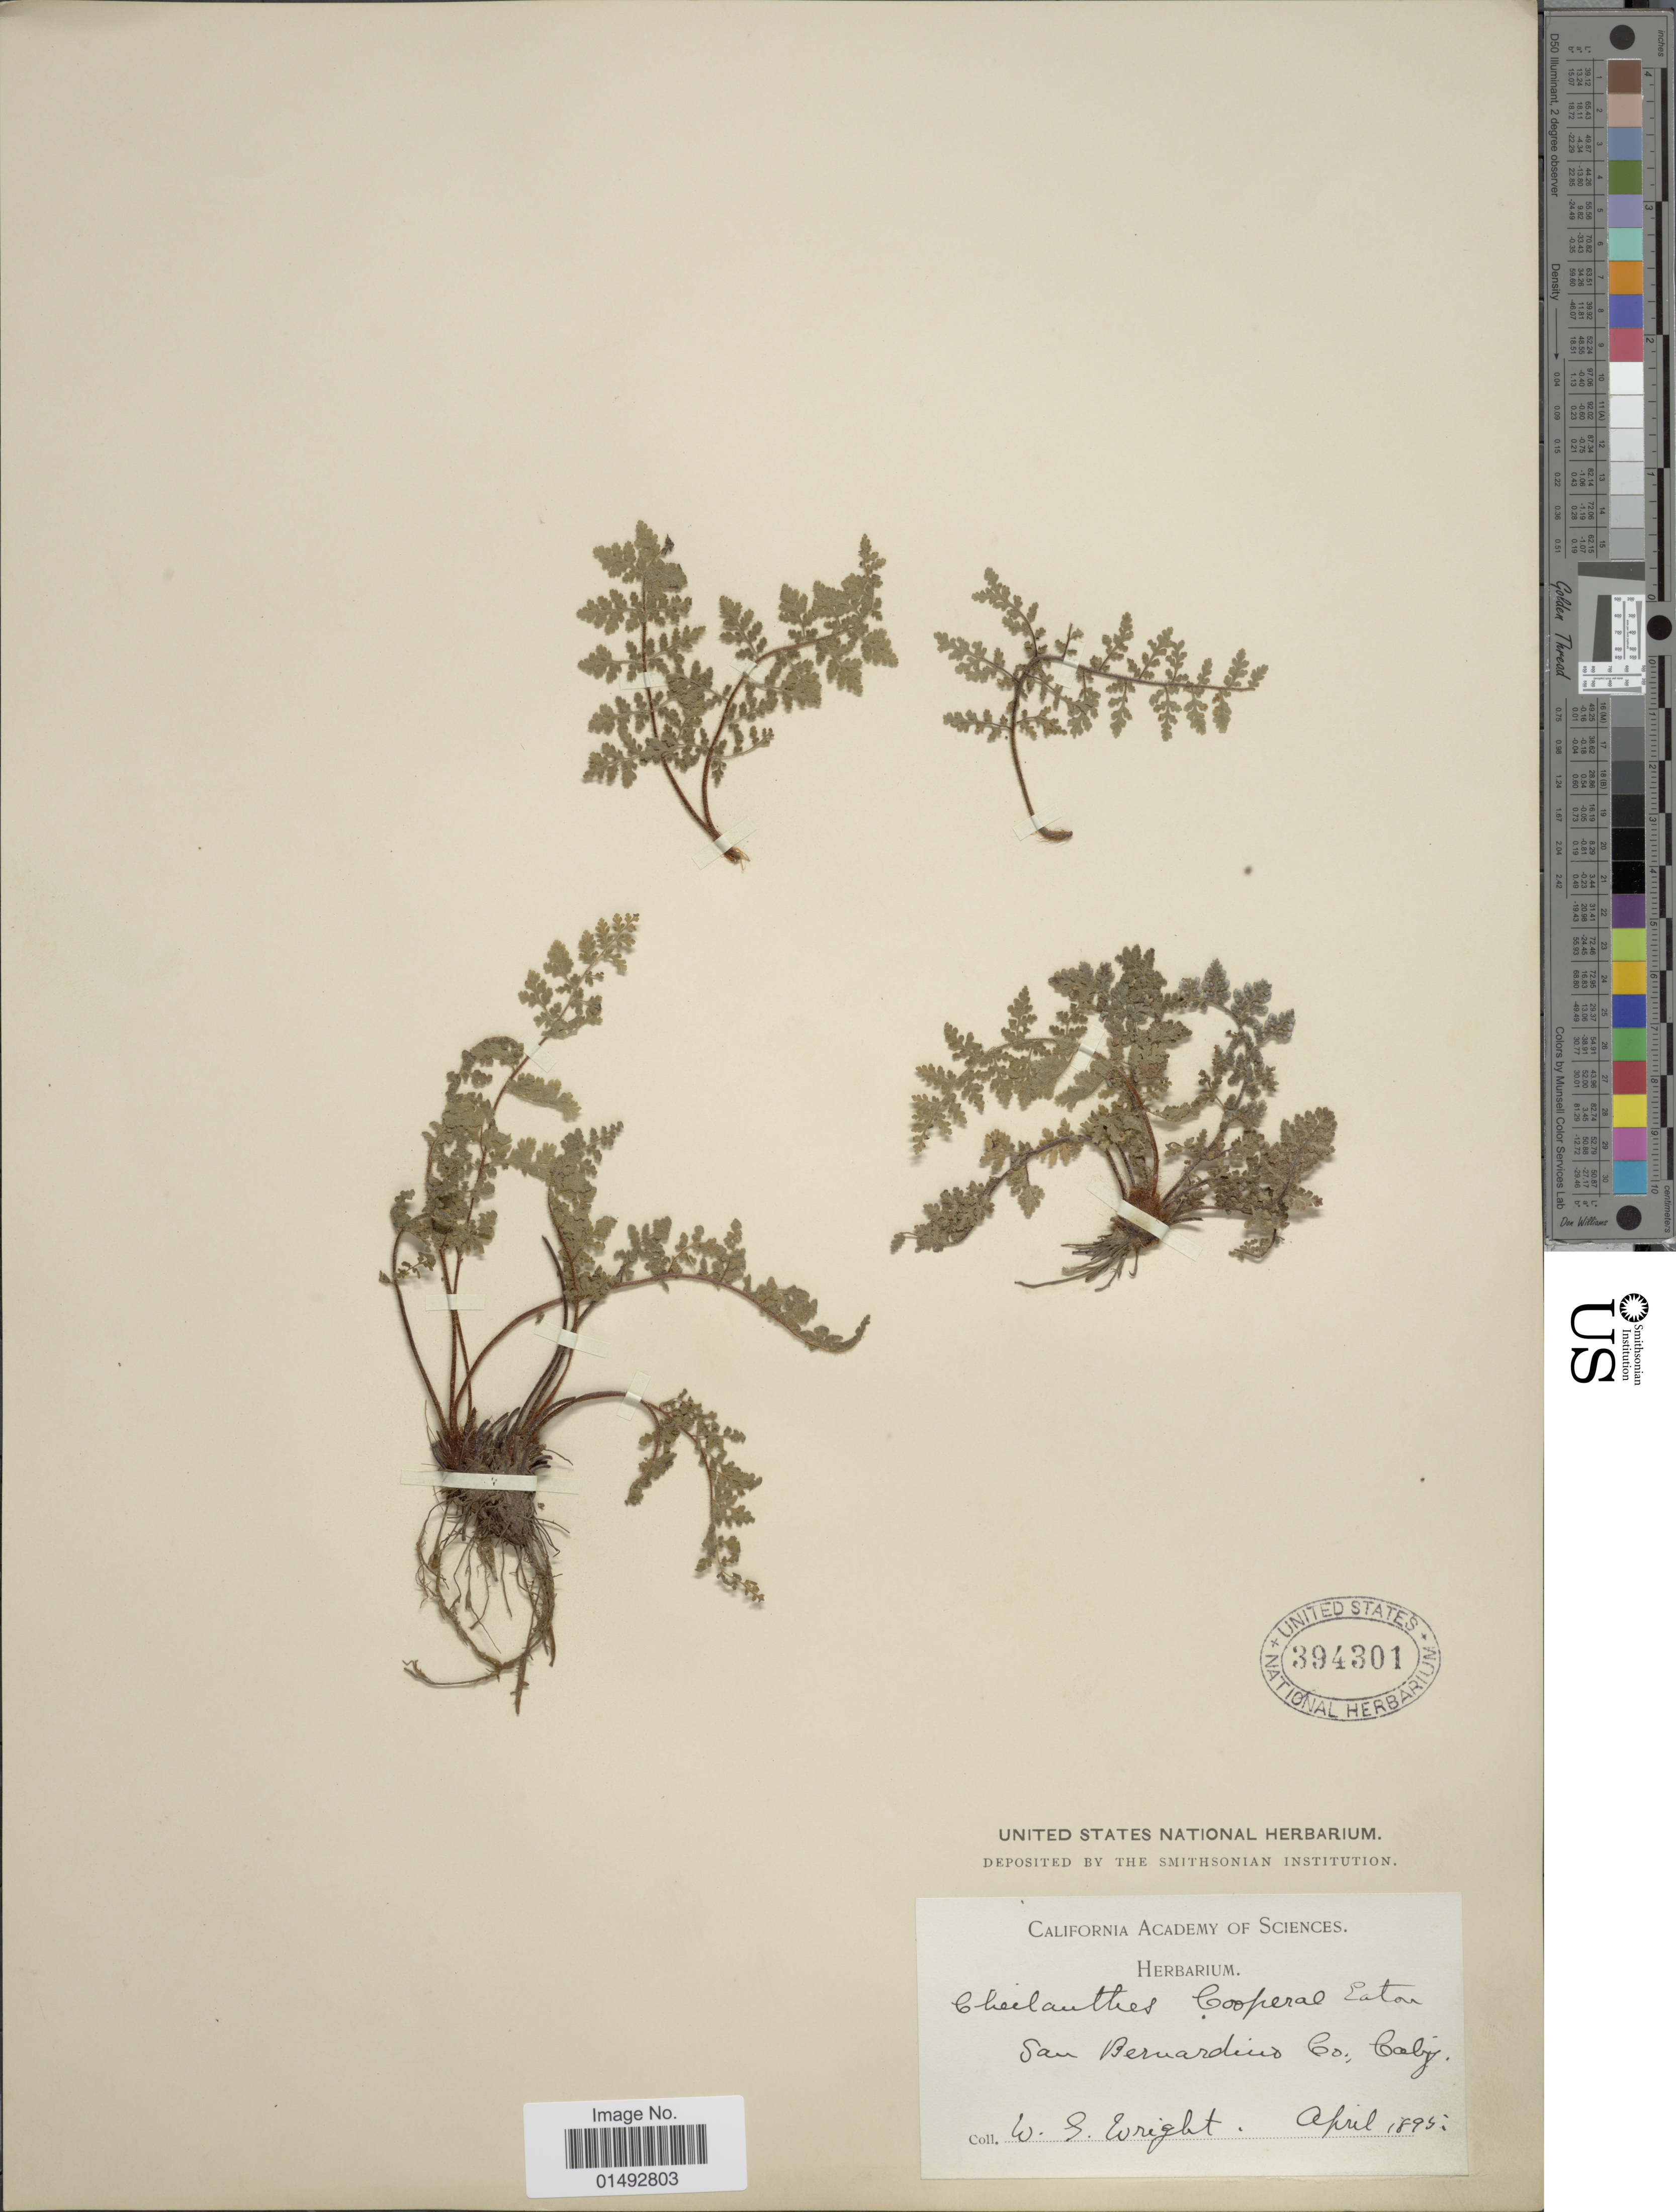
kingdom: Plantae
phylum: Tracheophyta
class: Polypodiopsida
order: Polypodiales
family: Pteridaceae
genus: Myriopteris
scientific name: Myriopteris cooperae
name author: (D.C. Eaton) Grusz & Windham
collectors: W. G. Wright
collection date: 1895-04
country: United States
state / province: California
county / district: San Bernardino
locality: San Bernardino Co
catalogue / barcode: US 394301